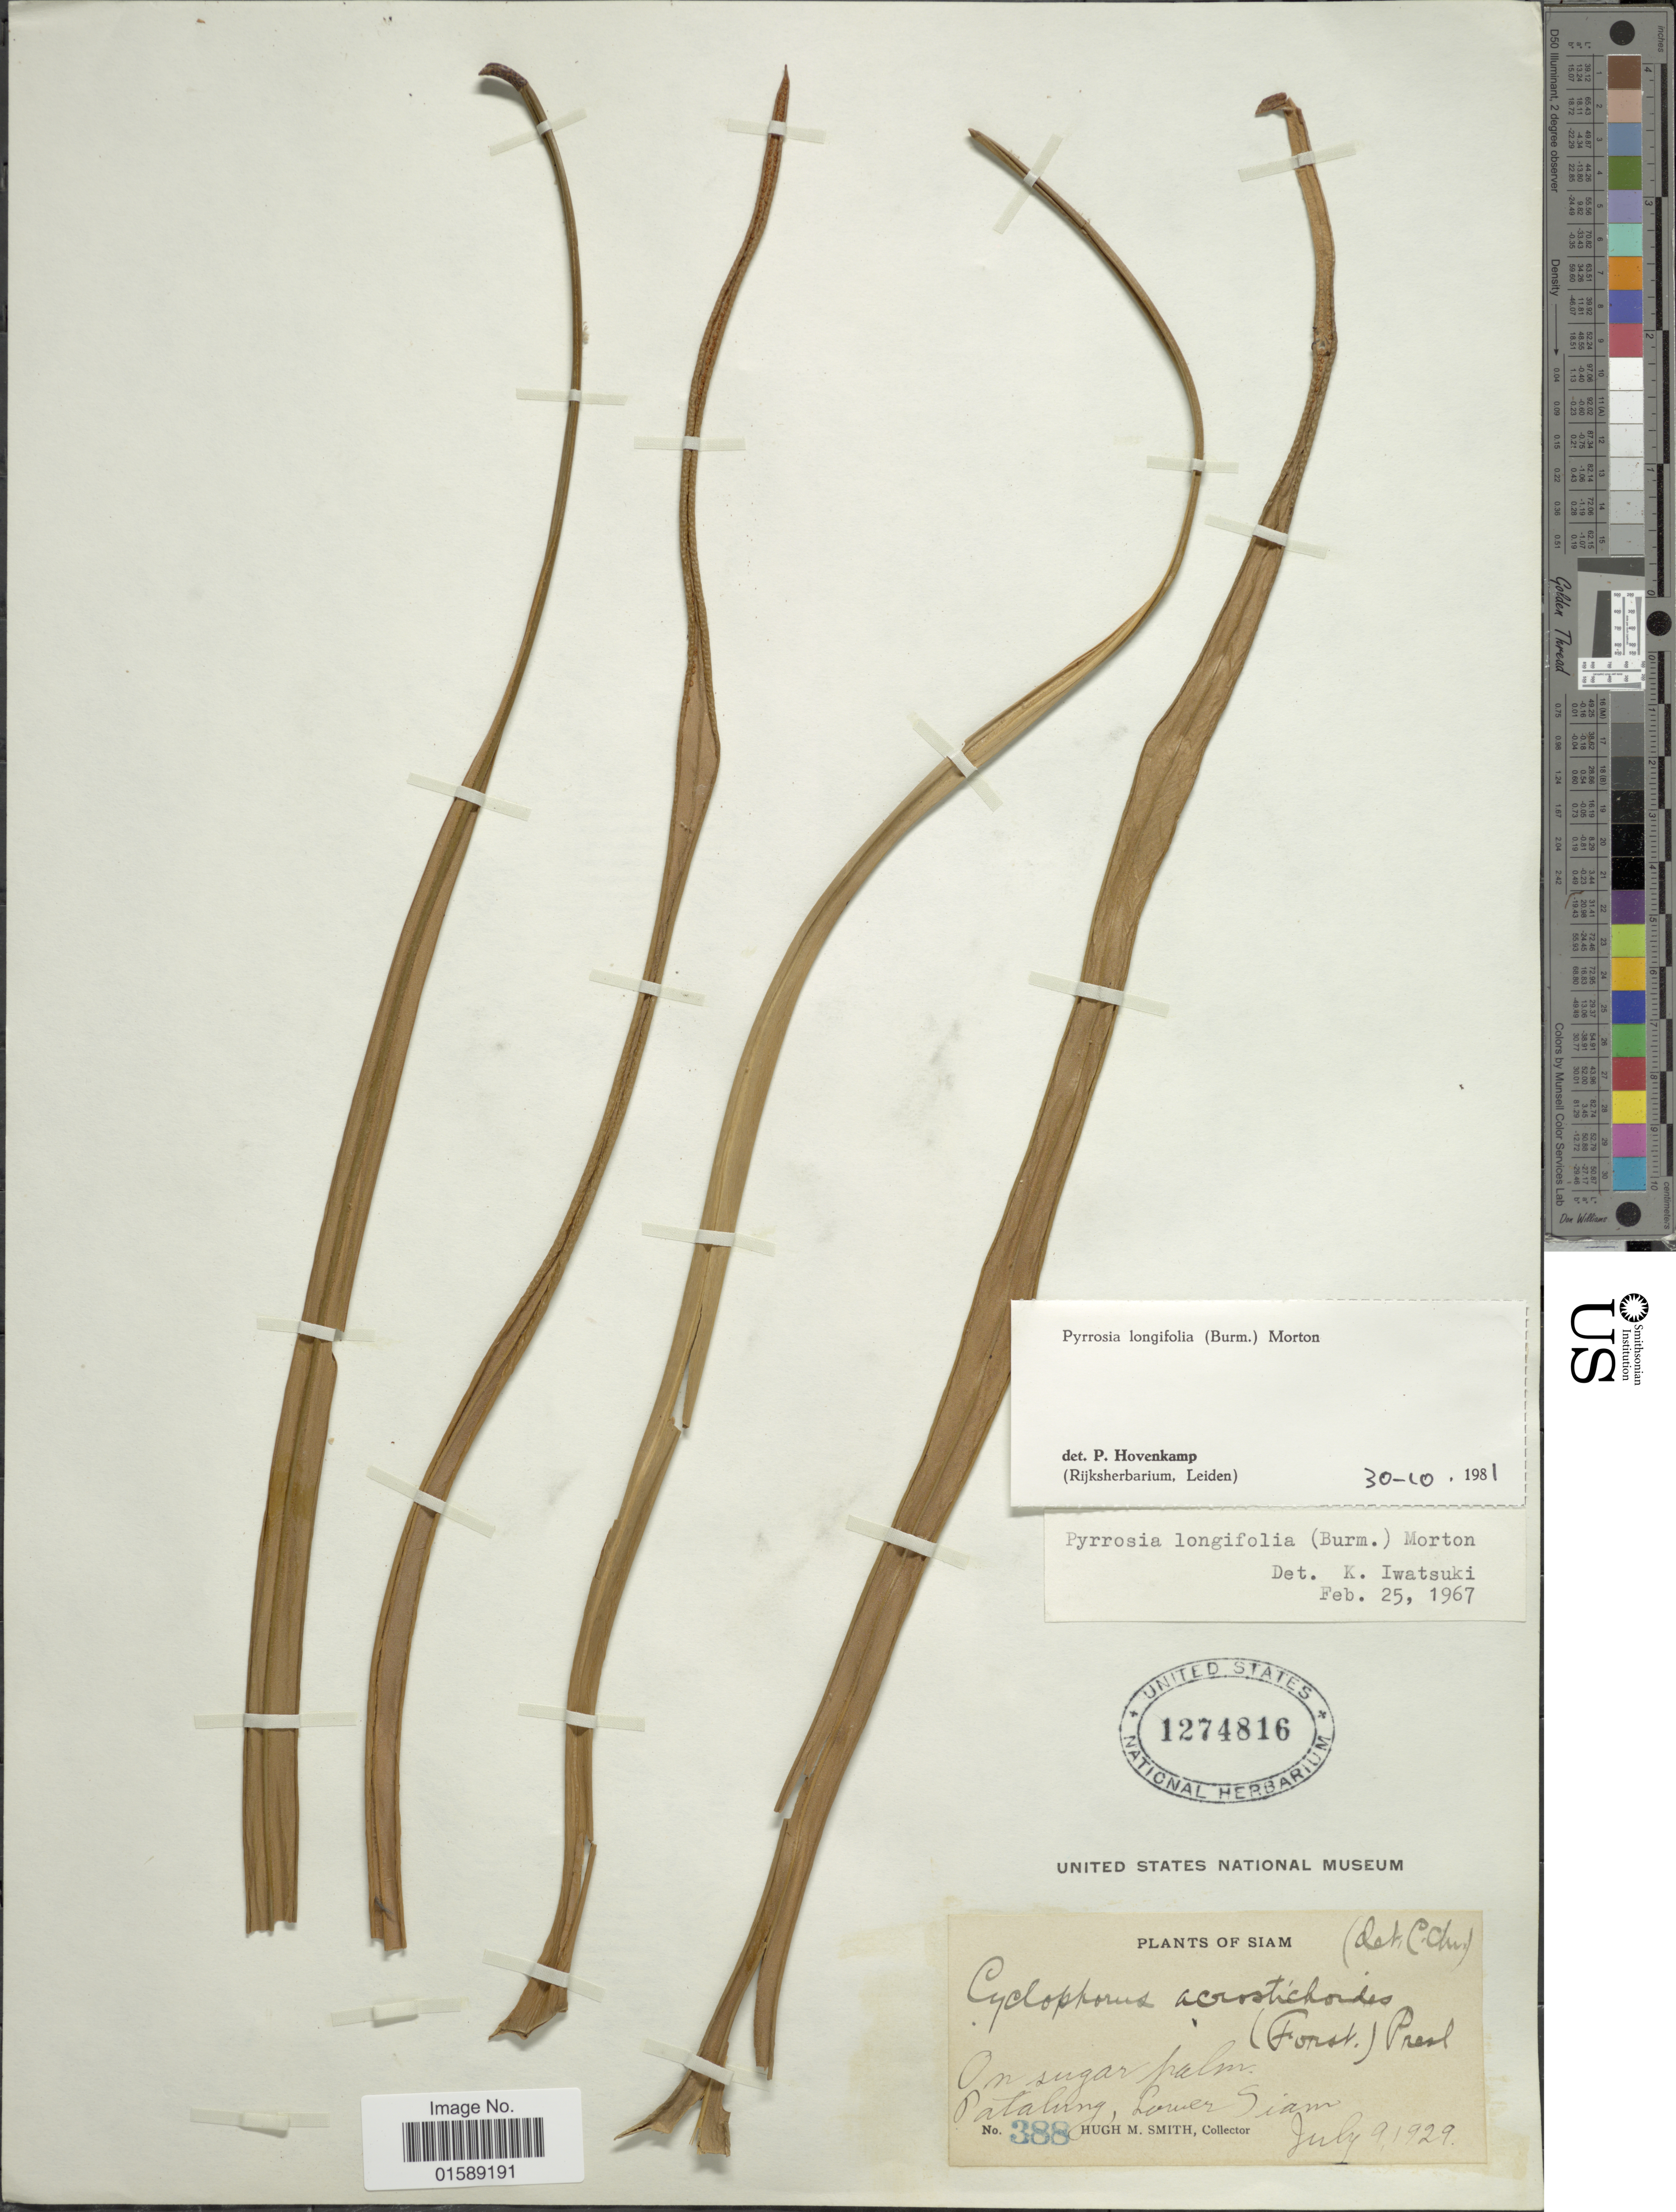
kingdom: Plantae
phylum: Tracheophyta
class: Polypodiopsida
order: Polypodiales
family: Polypodiaceae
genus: Pyrrosia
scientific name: Pyrrosia longifolia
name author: (Burm. f.) C.V. Morton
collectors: H. M. Smith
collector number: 388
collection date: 1929-07-09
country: Thailand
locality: Siam. Patalung, Lower Siam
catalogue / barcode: US 1274816